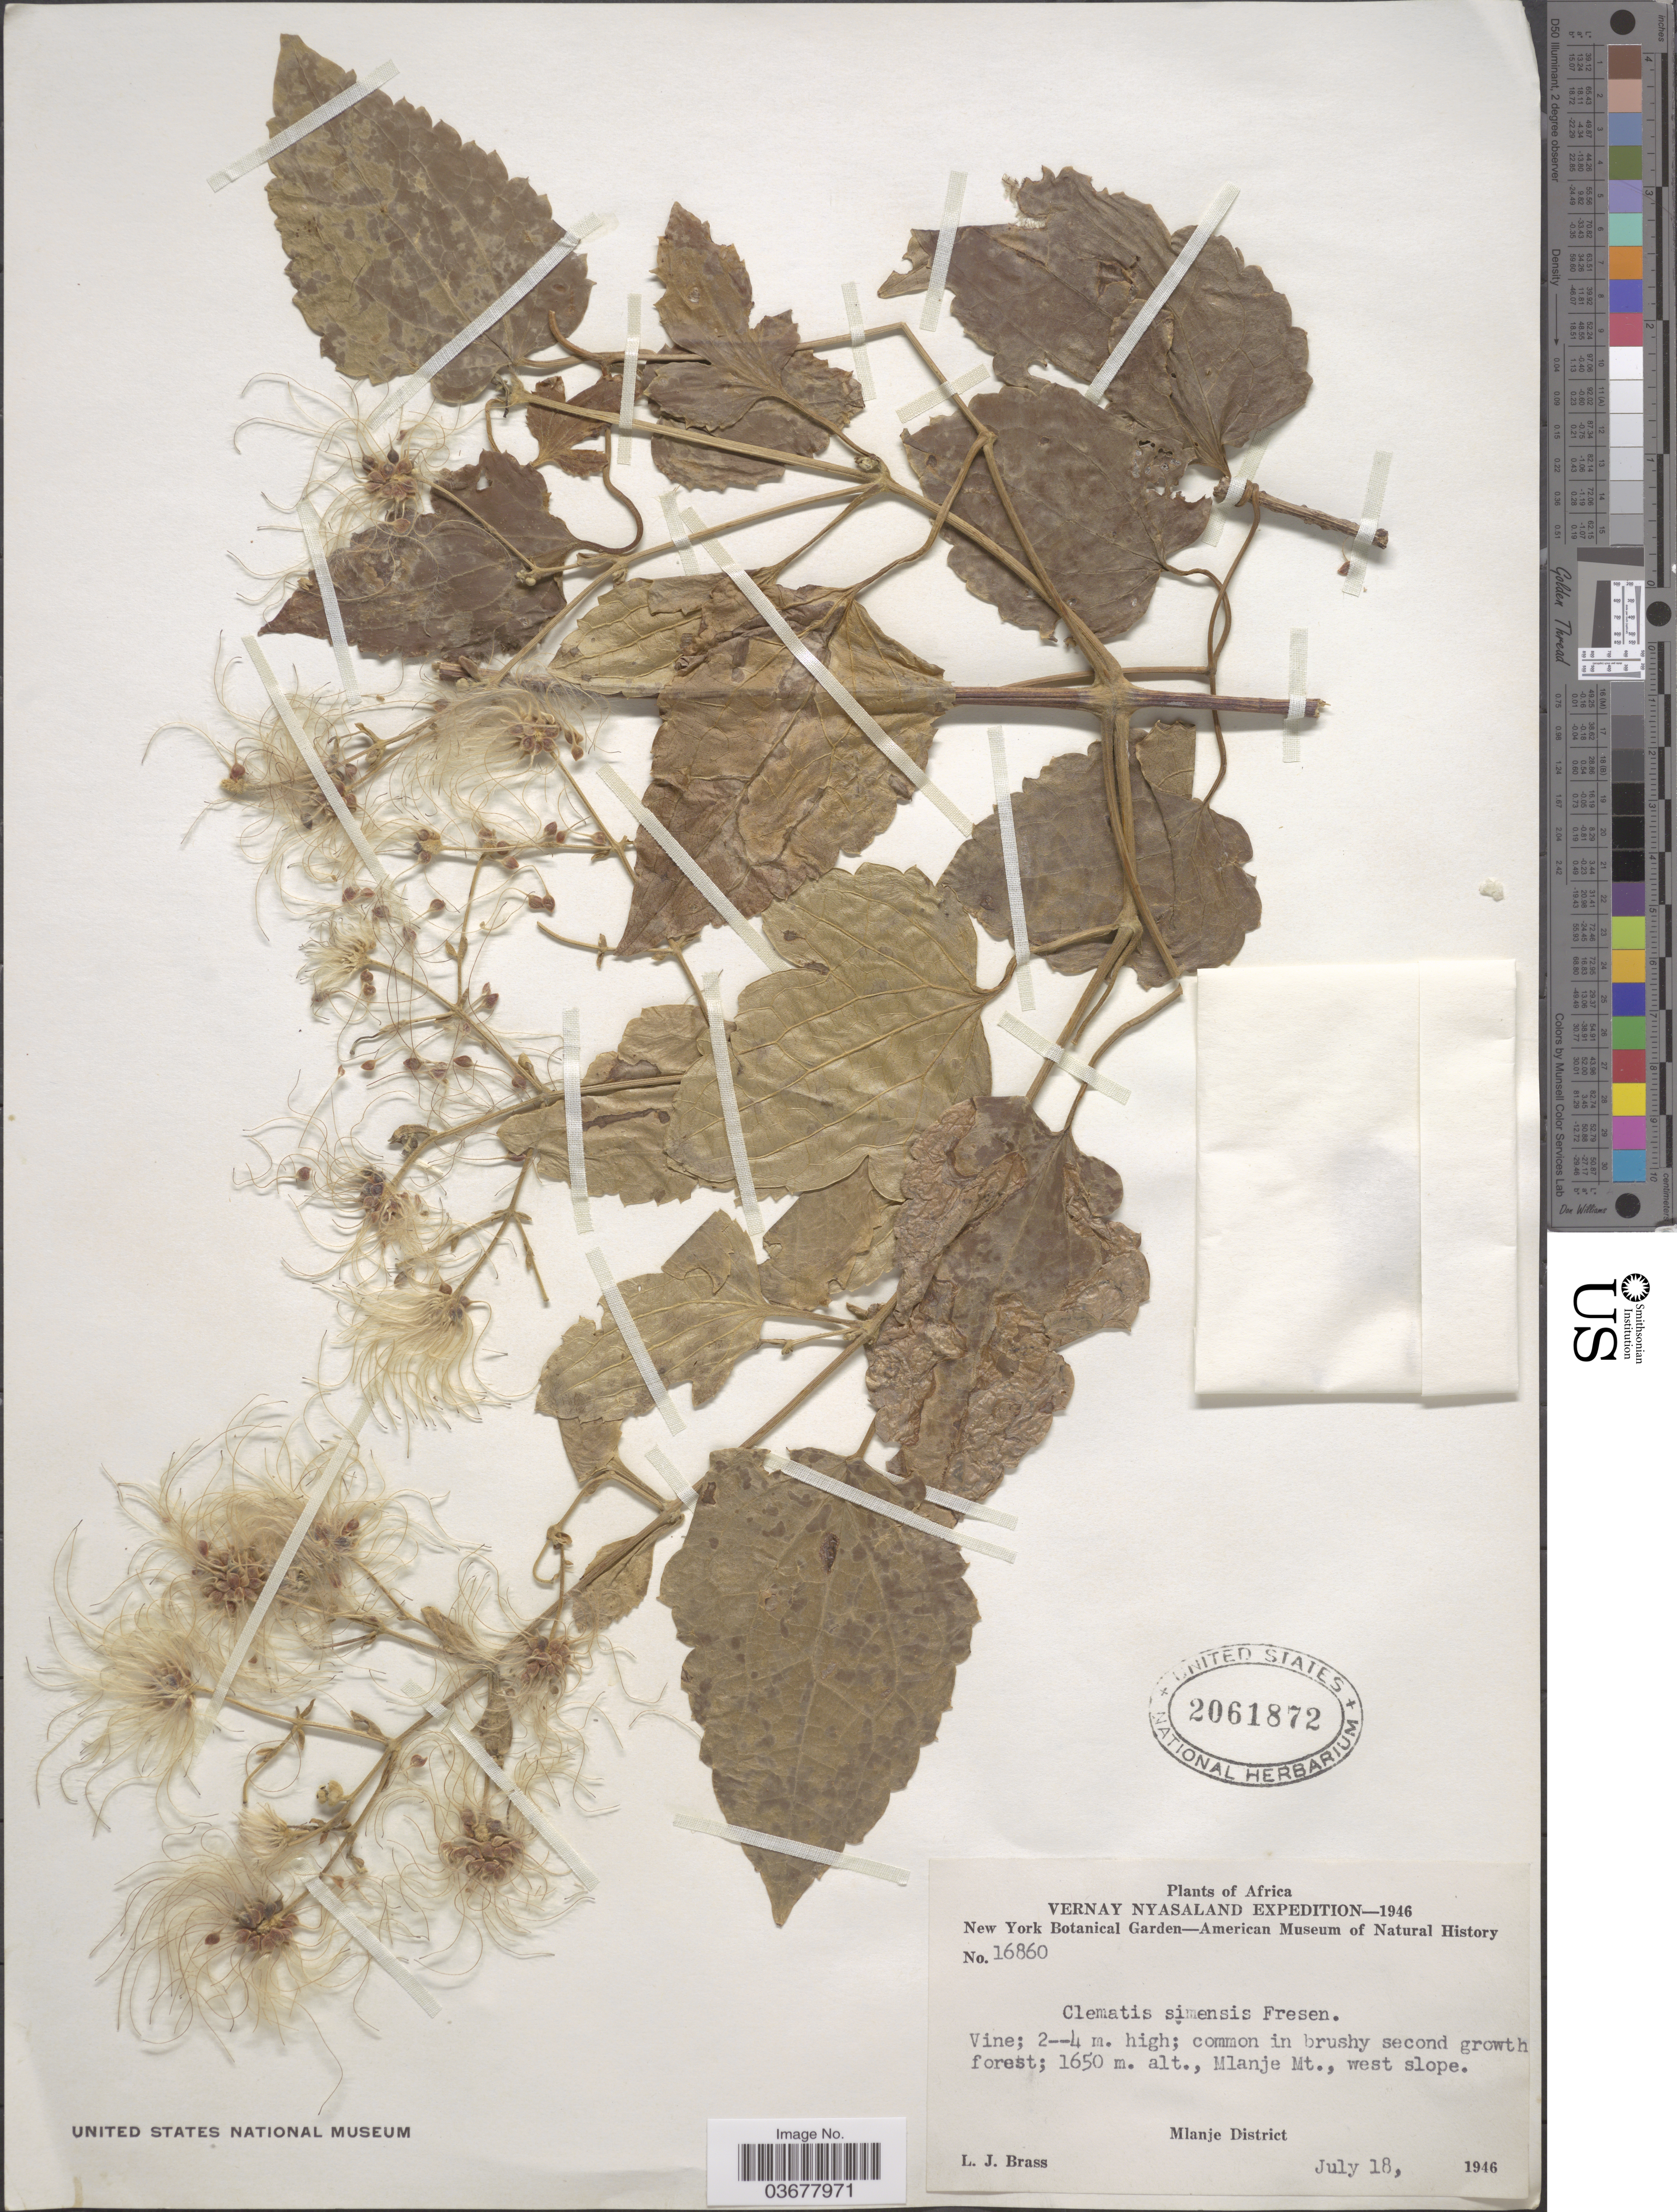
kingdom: Plantae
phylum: Tracheophyta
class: Magnoliopsida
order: Ranunculales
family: Ranunculaceae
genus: Clematis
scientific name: Clematis simensis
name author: Fresen.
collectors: L. J. Brass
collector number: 16860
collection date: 1946-07-18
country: Malawi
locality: Nyasaland. Mlanje Mt., west slope. Mlanje District.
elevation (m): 1650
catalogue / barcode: US 2061872